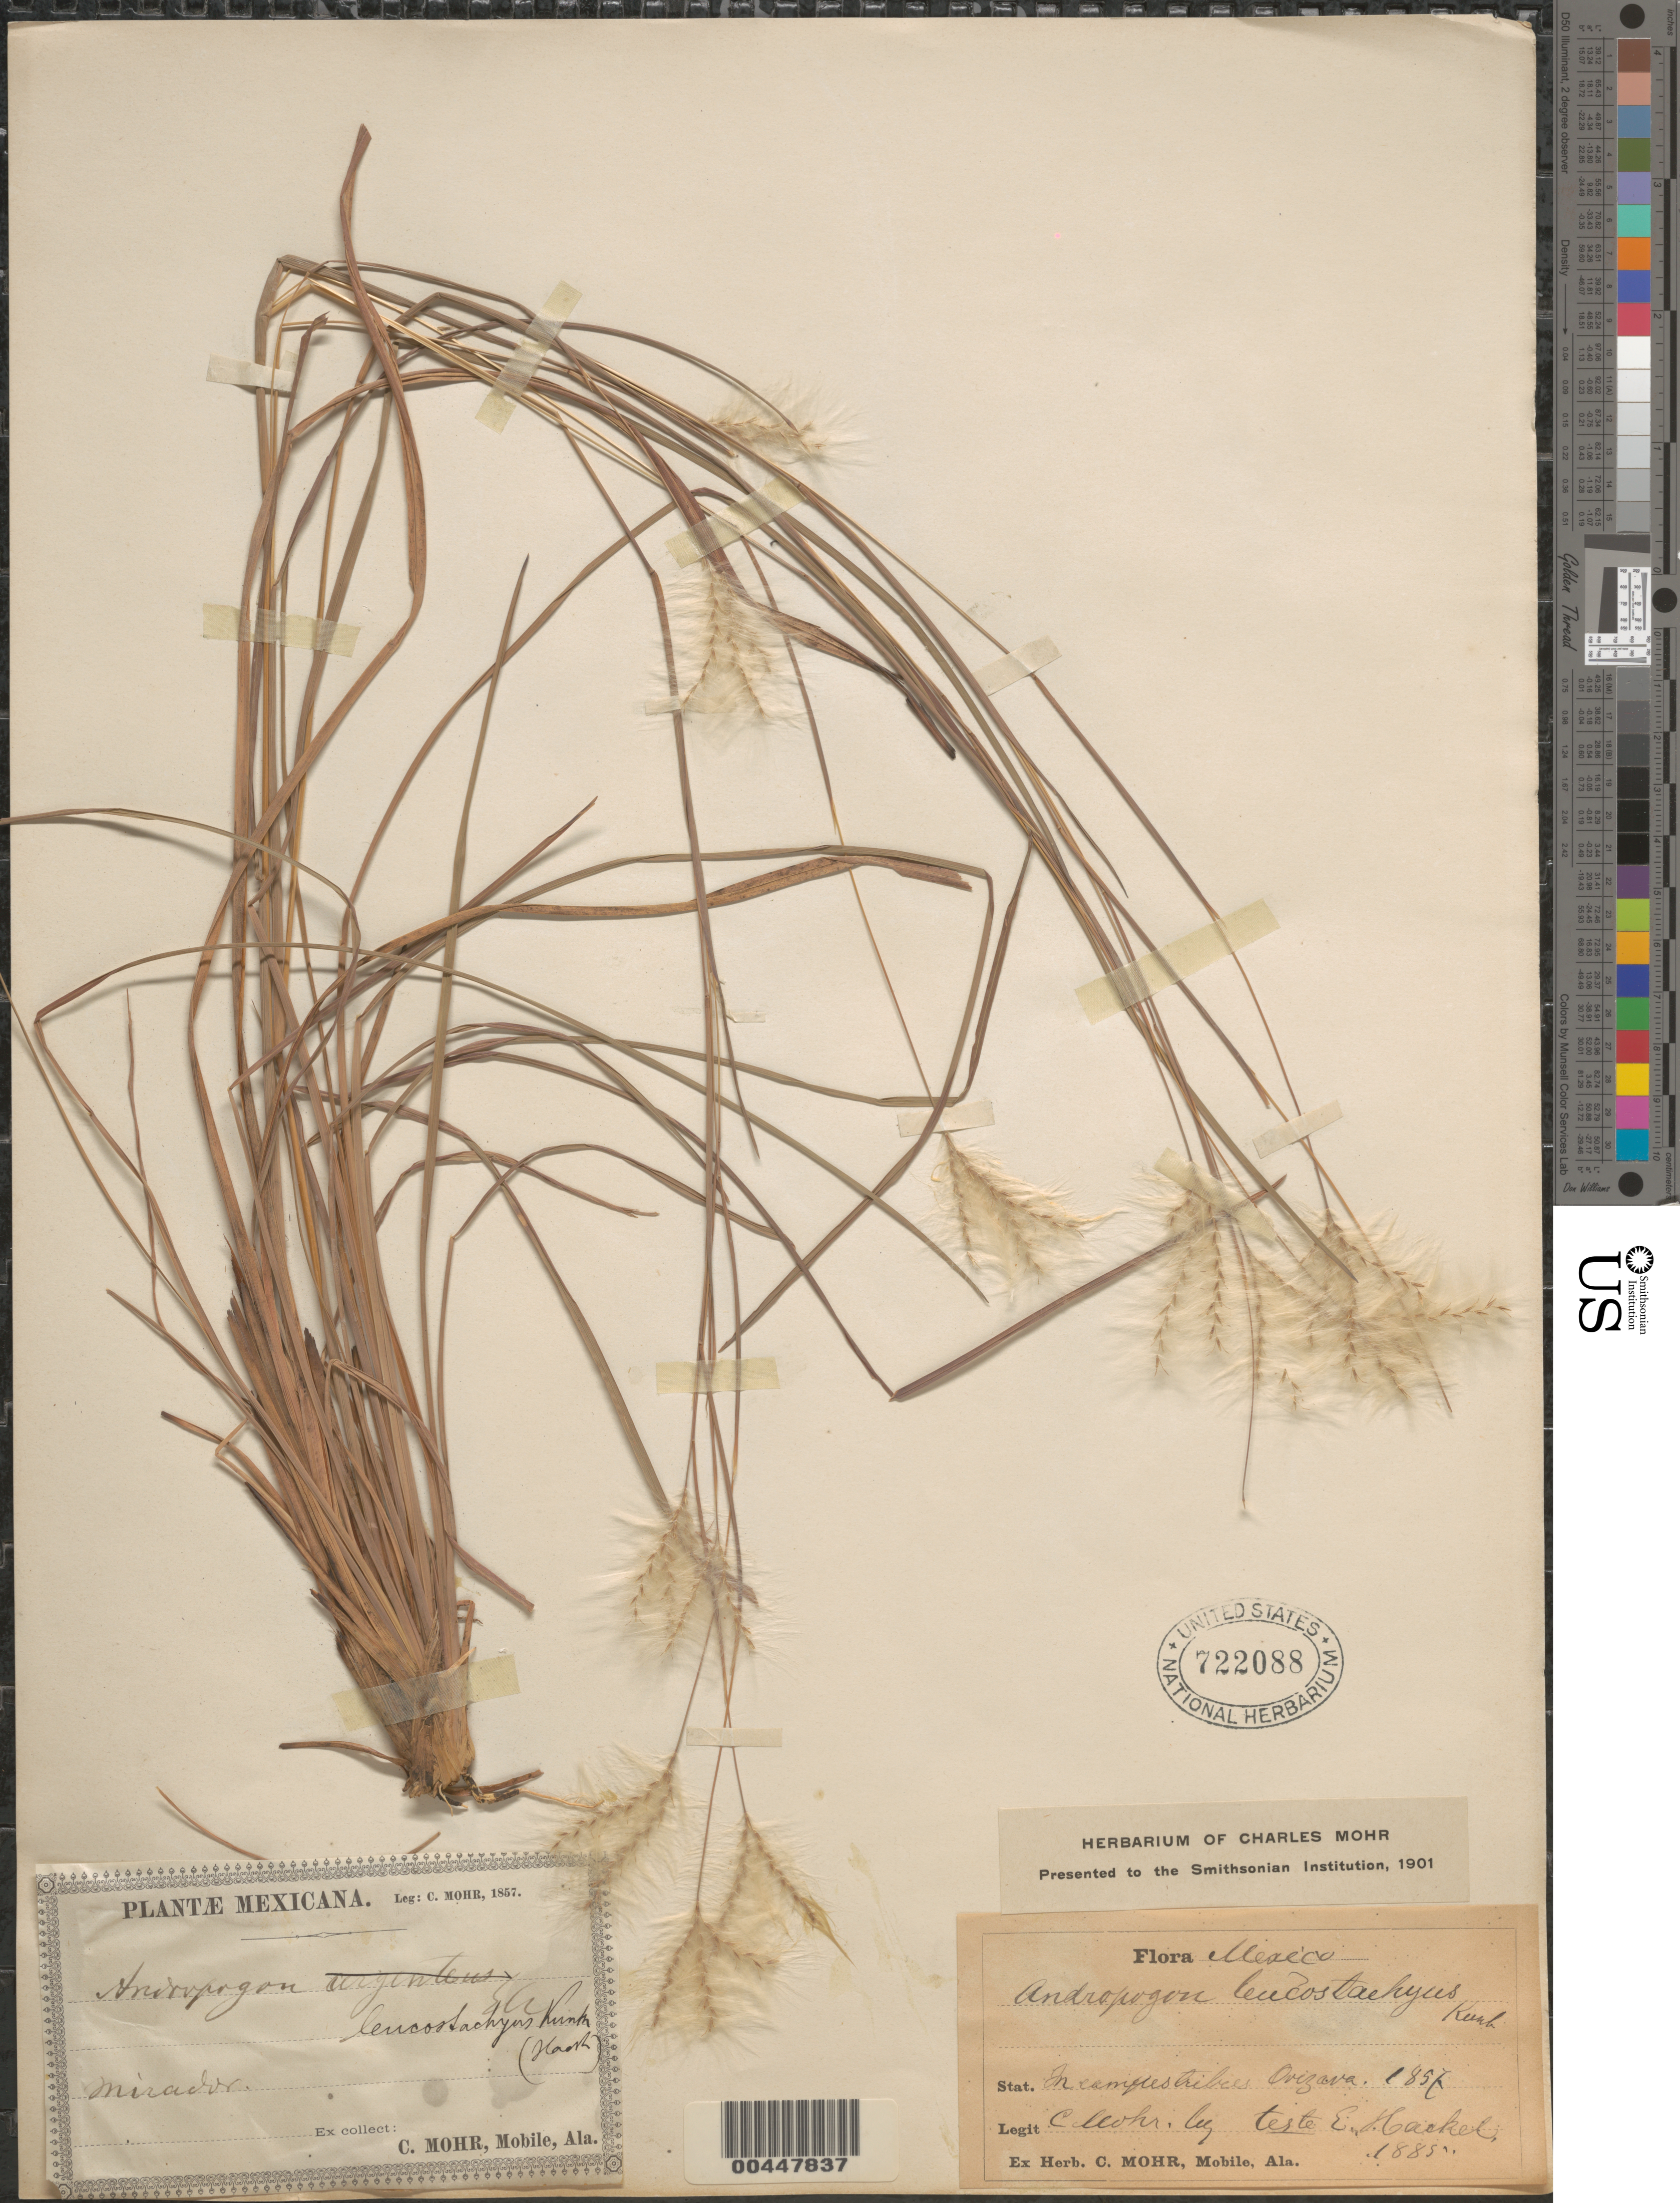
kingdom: Plantae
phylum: Tracheophyta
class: Liliopsida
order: Poales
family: Poaceae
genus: Andropogon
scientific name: Andropogon leucostachyus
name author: Kunth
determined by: Hackel, E.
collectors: C. T. Mohr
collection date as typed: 1857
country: Mexico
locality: Orizaba, Mirador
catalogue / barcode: US 722088